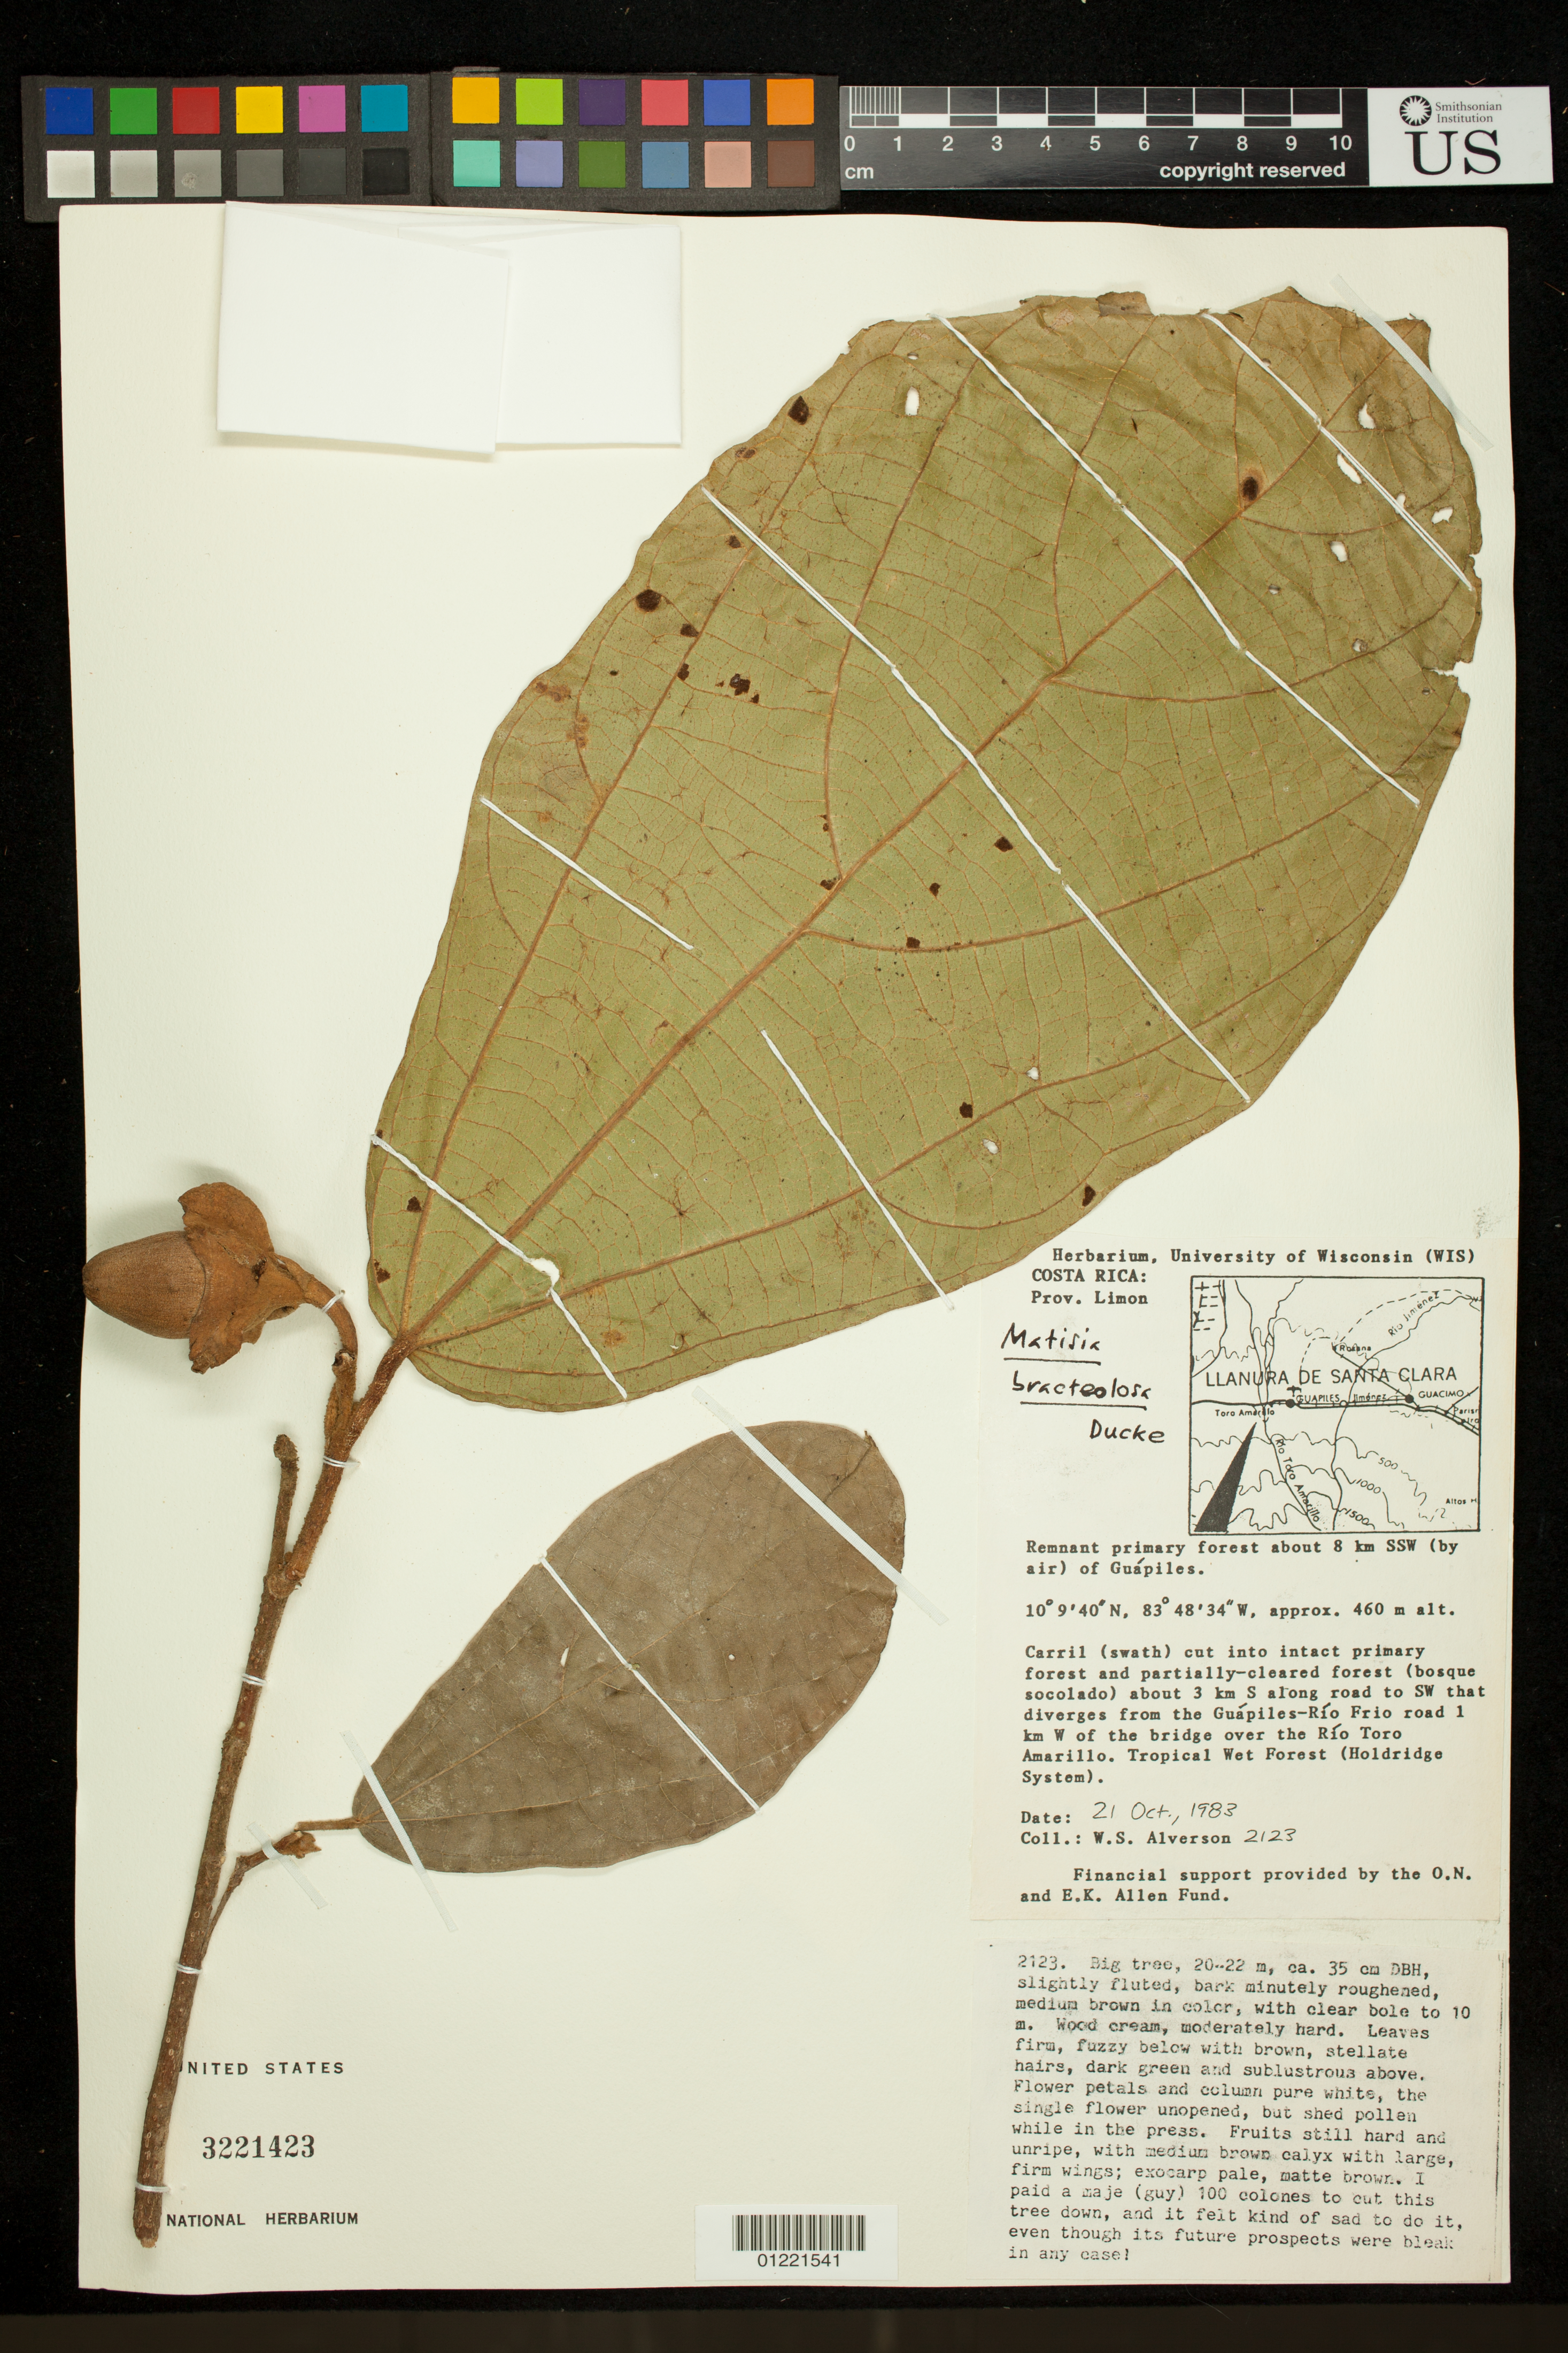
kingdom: Plantae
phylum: Tracheophyta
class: Magnoliopsida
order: Malvales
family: Malvaceae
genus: Matisia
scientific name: Matisia bracteolosa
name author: Ducke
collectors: W. S. Alverson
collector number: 2123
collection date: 1983-10-21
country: Costa Rica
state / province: Limón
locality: Forest, 8 km SSW by air of Guápiles. Carril (swath), cut into intact primary forest and partially cleared forest, bosque socolado, about 3 km S along road to SW that diverges from the Guápiles-Río Frio road, 1 km W of the bridge over the Río Torro Amarillo.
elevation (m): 460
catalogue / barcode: US 3221423